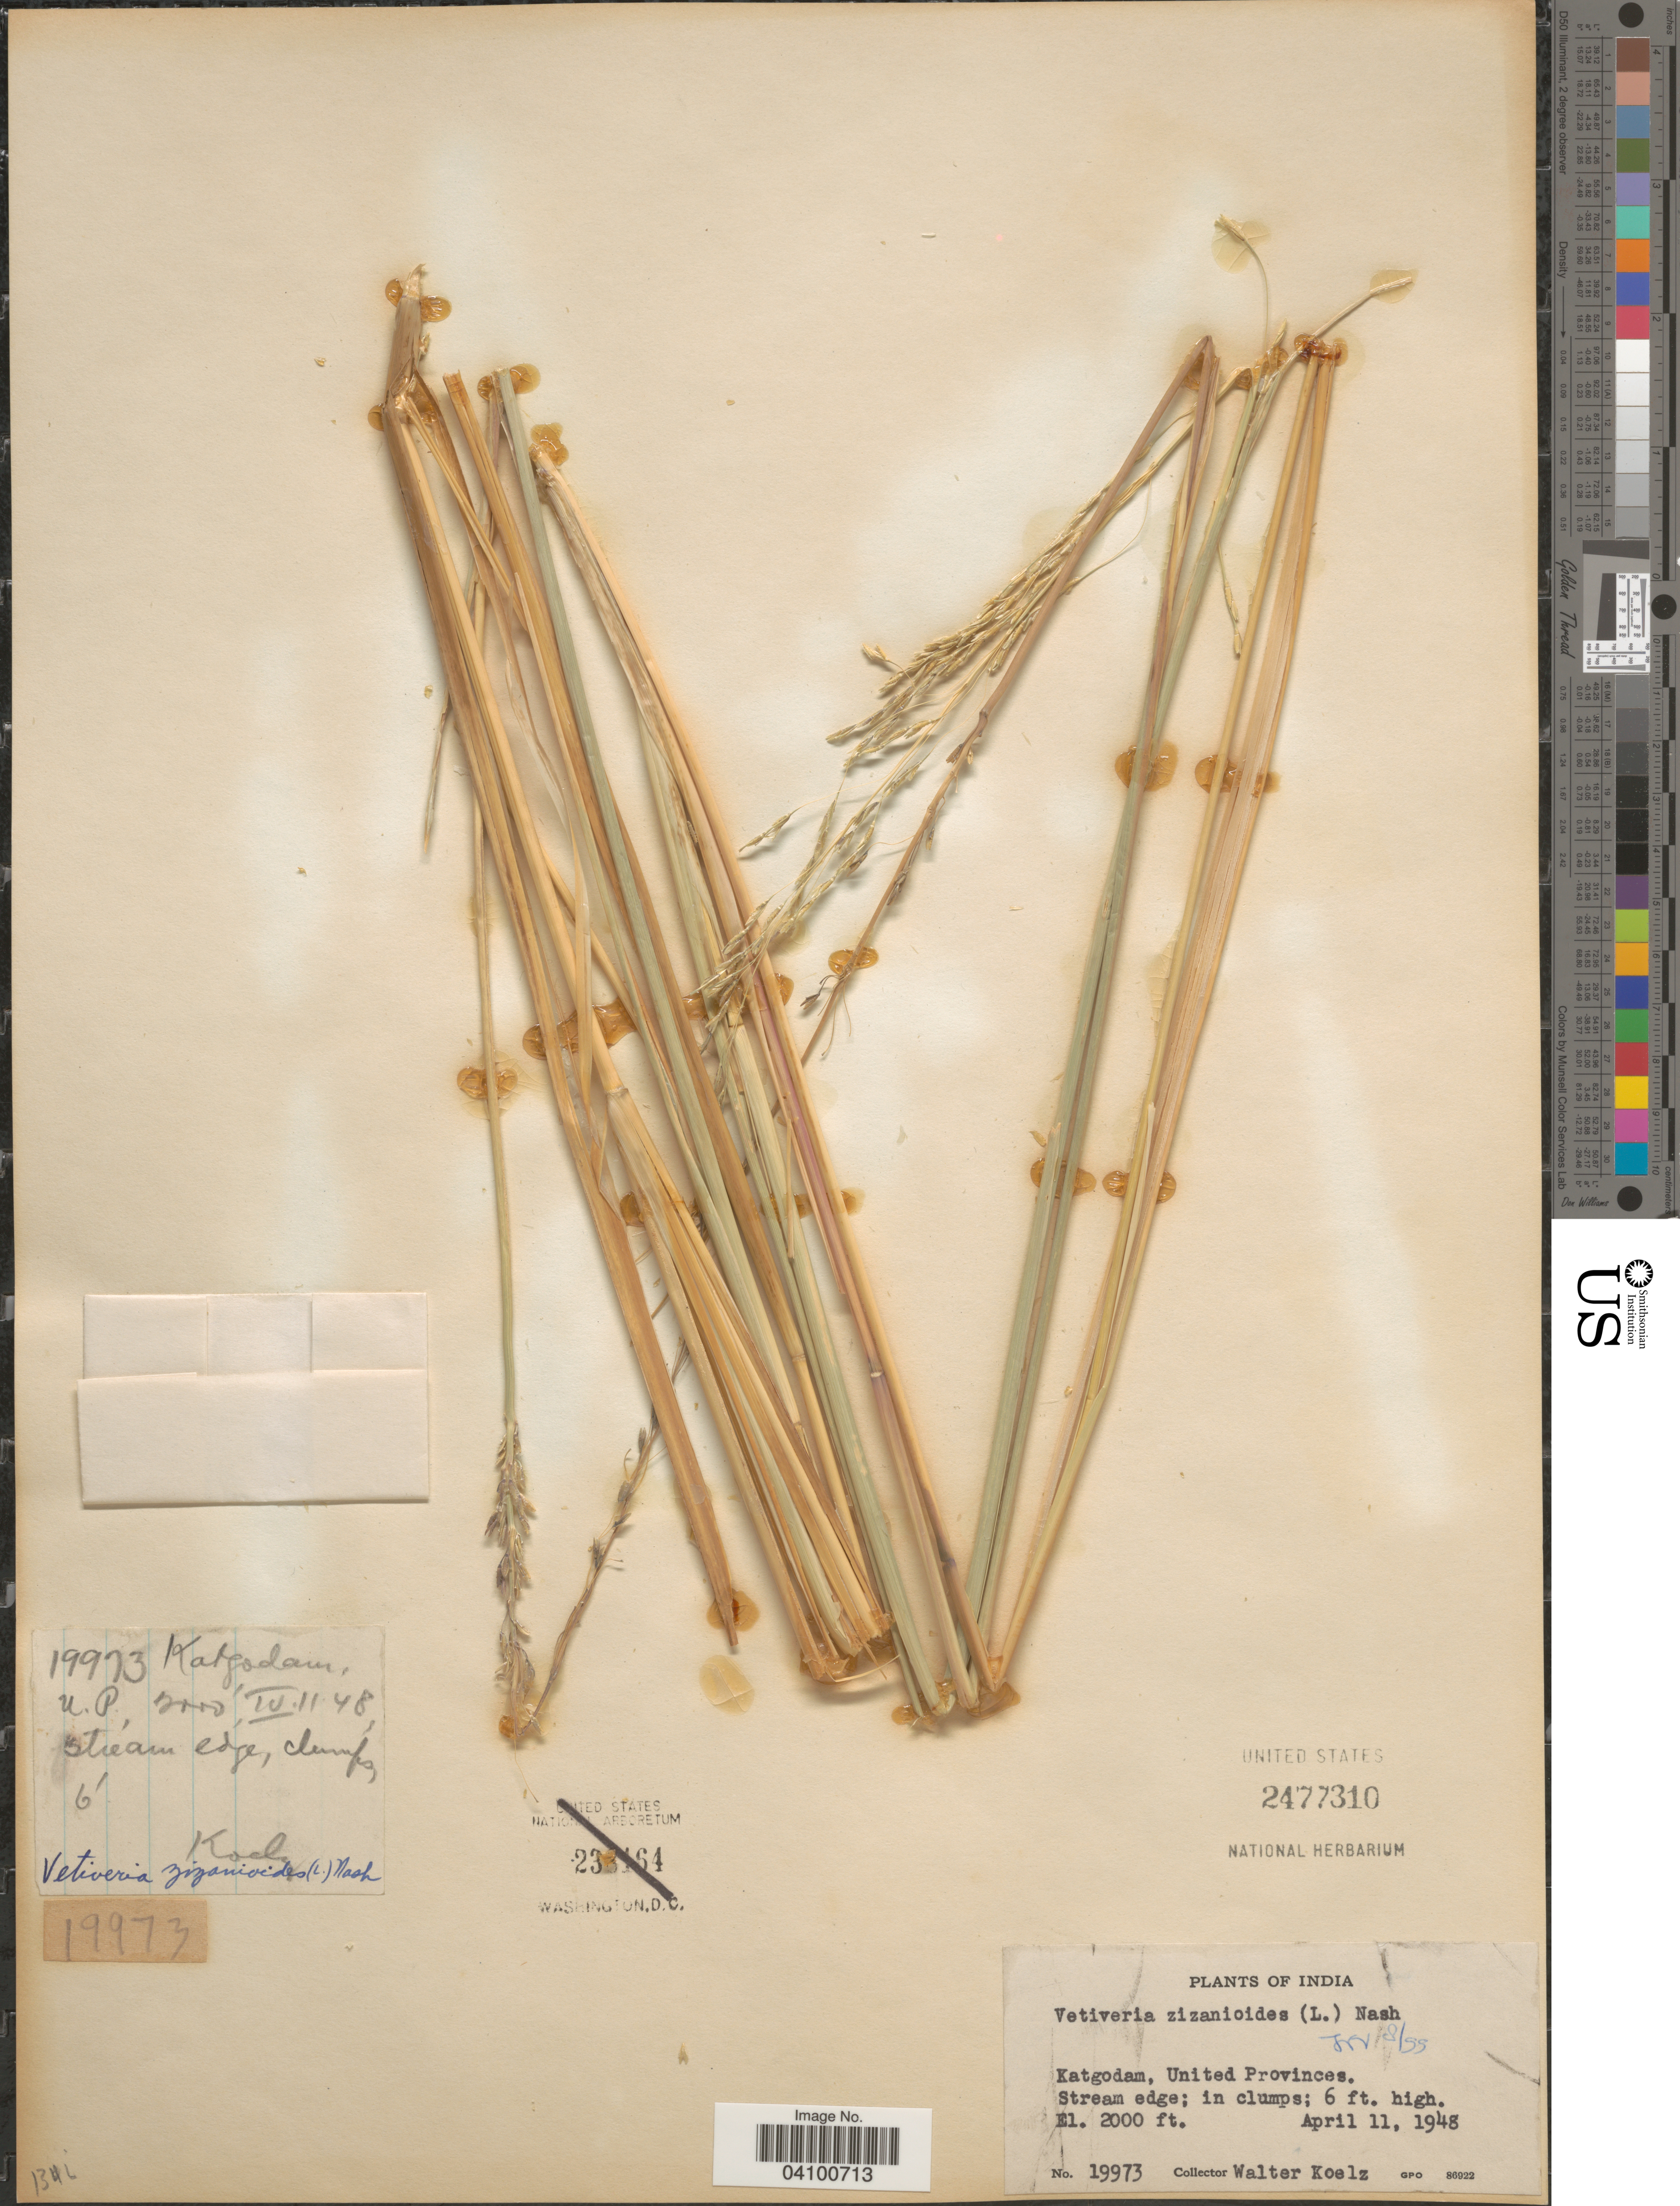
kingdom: Plantae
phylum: Tracheophyta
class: Liliopsida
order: Poales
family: Poaceae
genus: Chrysopogon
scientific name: Chrysopogon zizanioides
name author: (L.) Roberty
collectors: W. N. Koelz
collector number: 19973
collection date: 1948-04-11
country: India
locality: Katgodam, United Provinces.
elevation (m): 610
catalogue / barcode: US 2477310